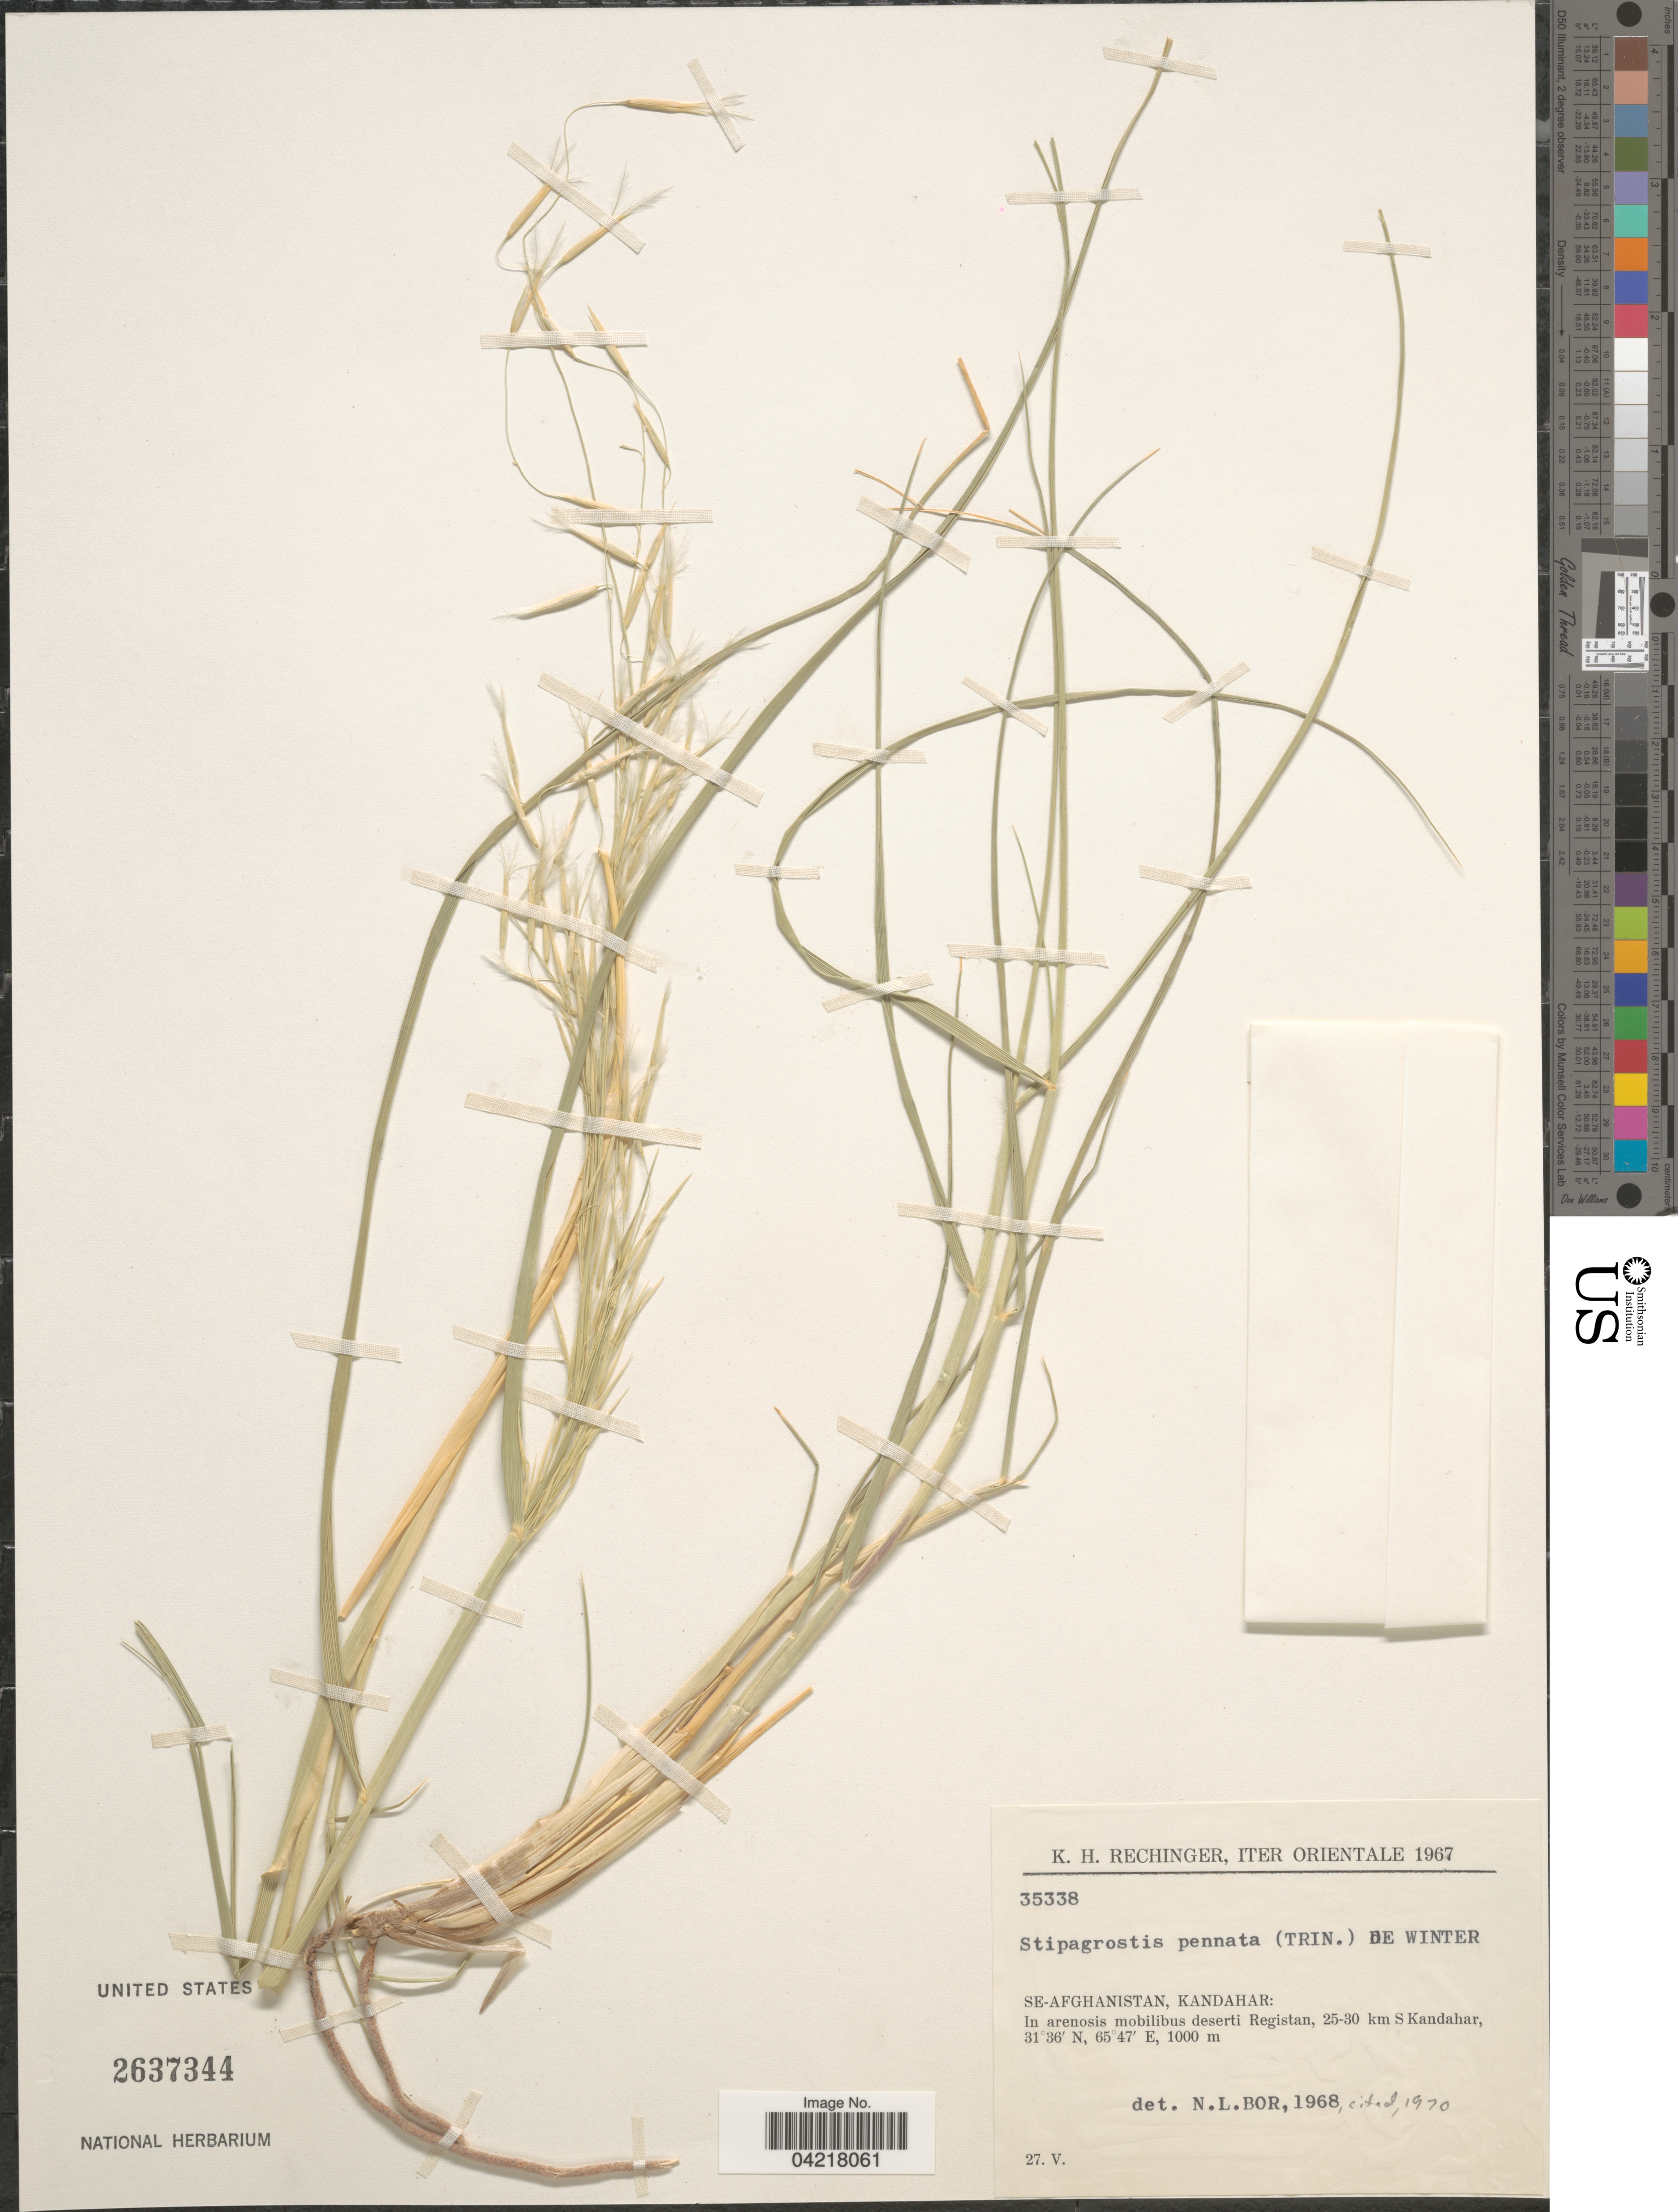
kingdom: Plantae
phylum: Tracheophyta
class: Liliopsida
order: Poales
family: Poaceae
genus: Stipagrostis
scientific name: Stipagrostis pennata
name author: (Trin.) De Winter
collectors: K. H. Rechinger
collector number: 35338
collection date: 1967-05-27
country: Afghanistan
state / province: Kandahar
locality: Iter Orientale 1967. SE-Afghanistan: In arenosis mobilibus deserti Registan, 25-30 km S Kandahar.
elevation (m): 1000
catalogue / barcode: US 2637344